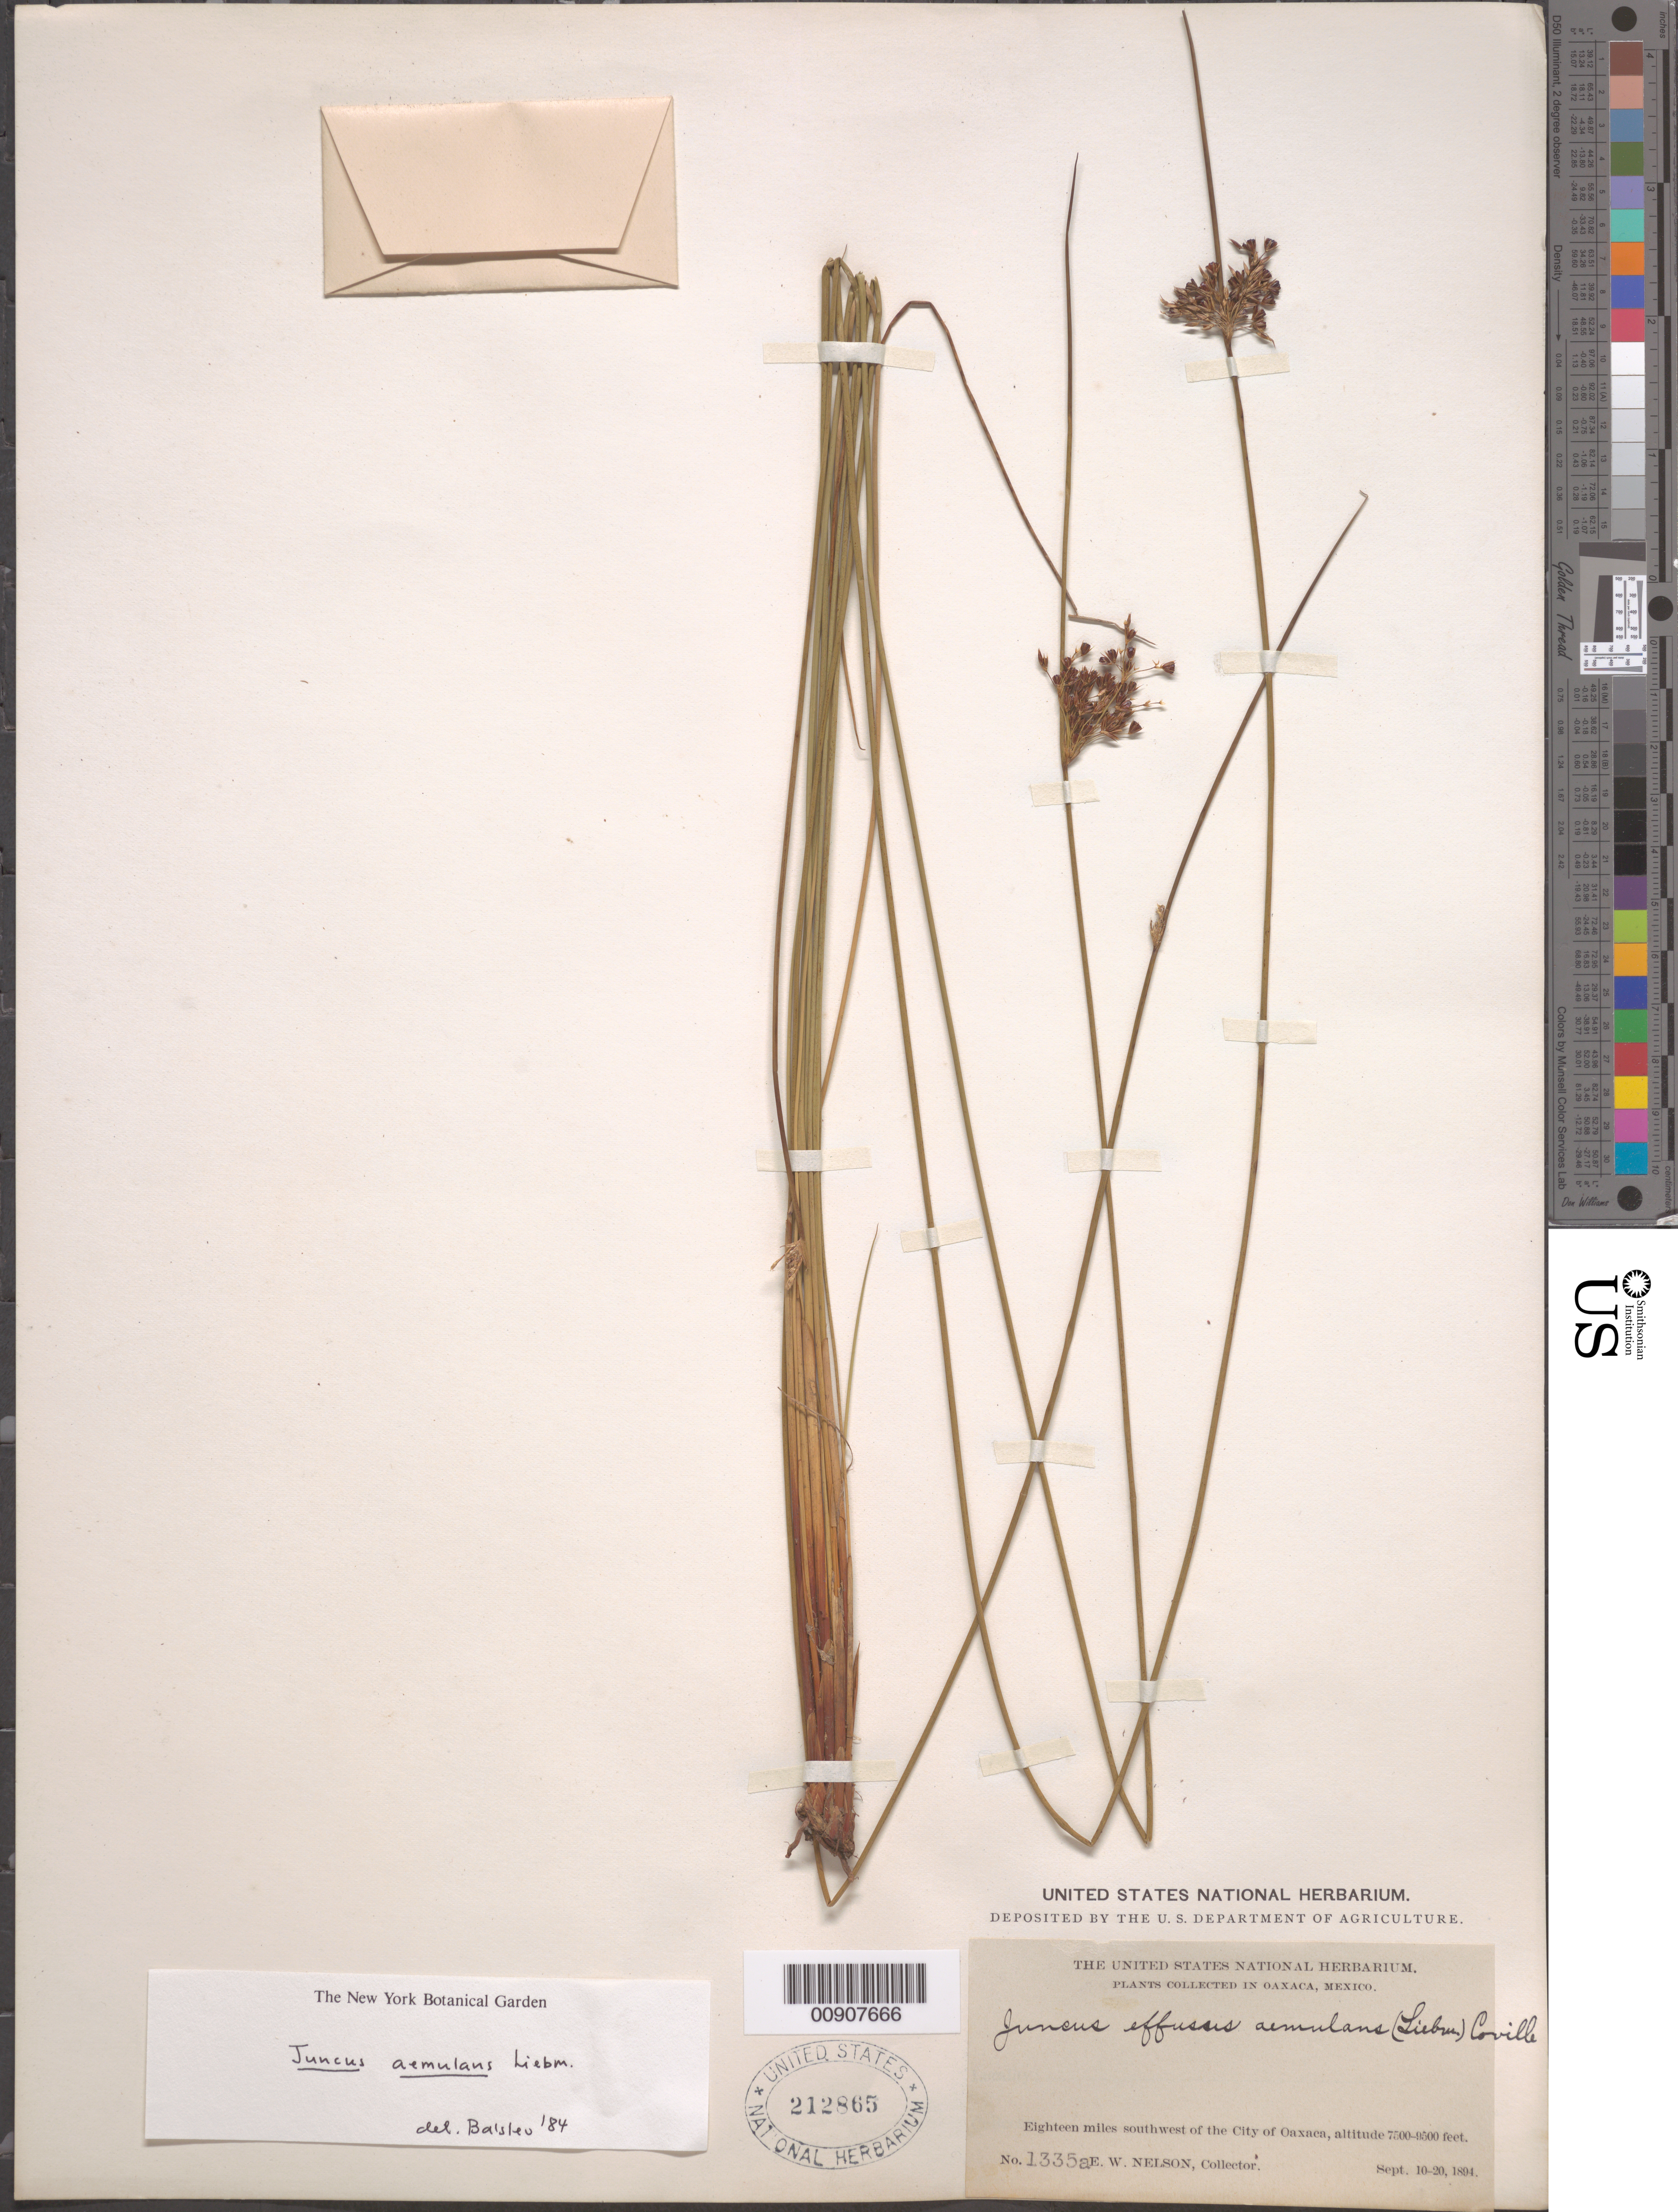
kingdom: Plantae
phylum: Tracheophyta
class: Liliopsida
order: Poales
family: Juncaceae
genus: Juncus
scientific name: Juncus aemulans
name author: Liebm.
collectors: E. W. Nelson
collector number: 1335 a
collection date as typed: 10 Sep 1894 to 20 Sep 1894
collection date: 1894-09-10/1894-09-20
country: Mexico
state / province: Oaxaca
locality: Eighteen miles southwest of the City of Oaxaca.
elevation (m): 2286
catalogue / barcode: US 212865